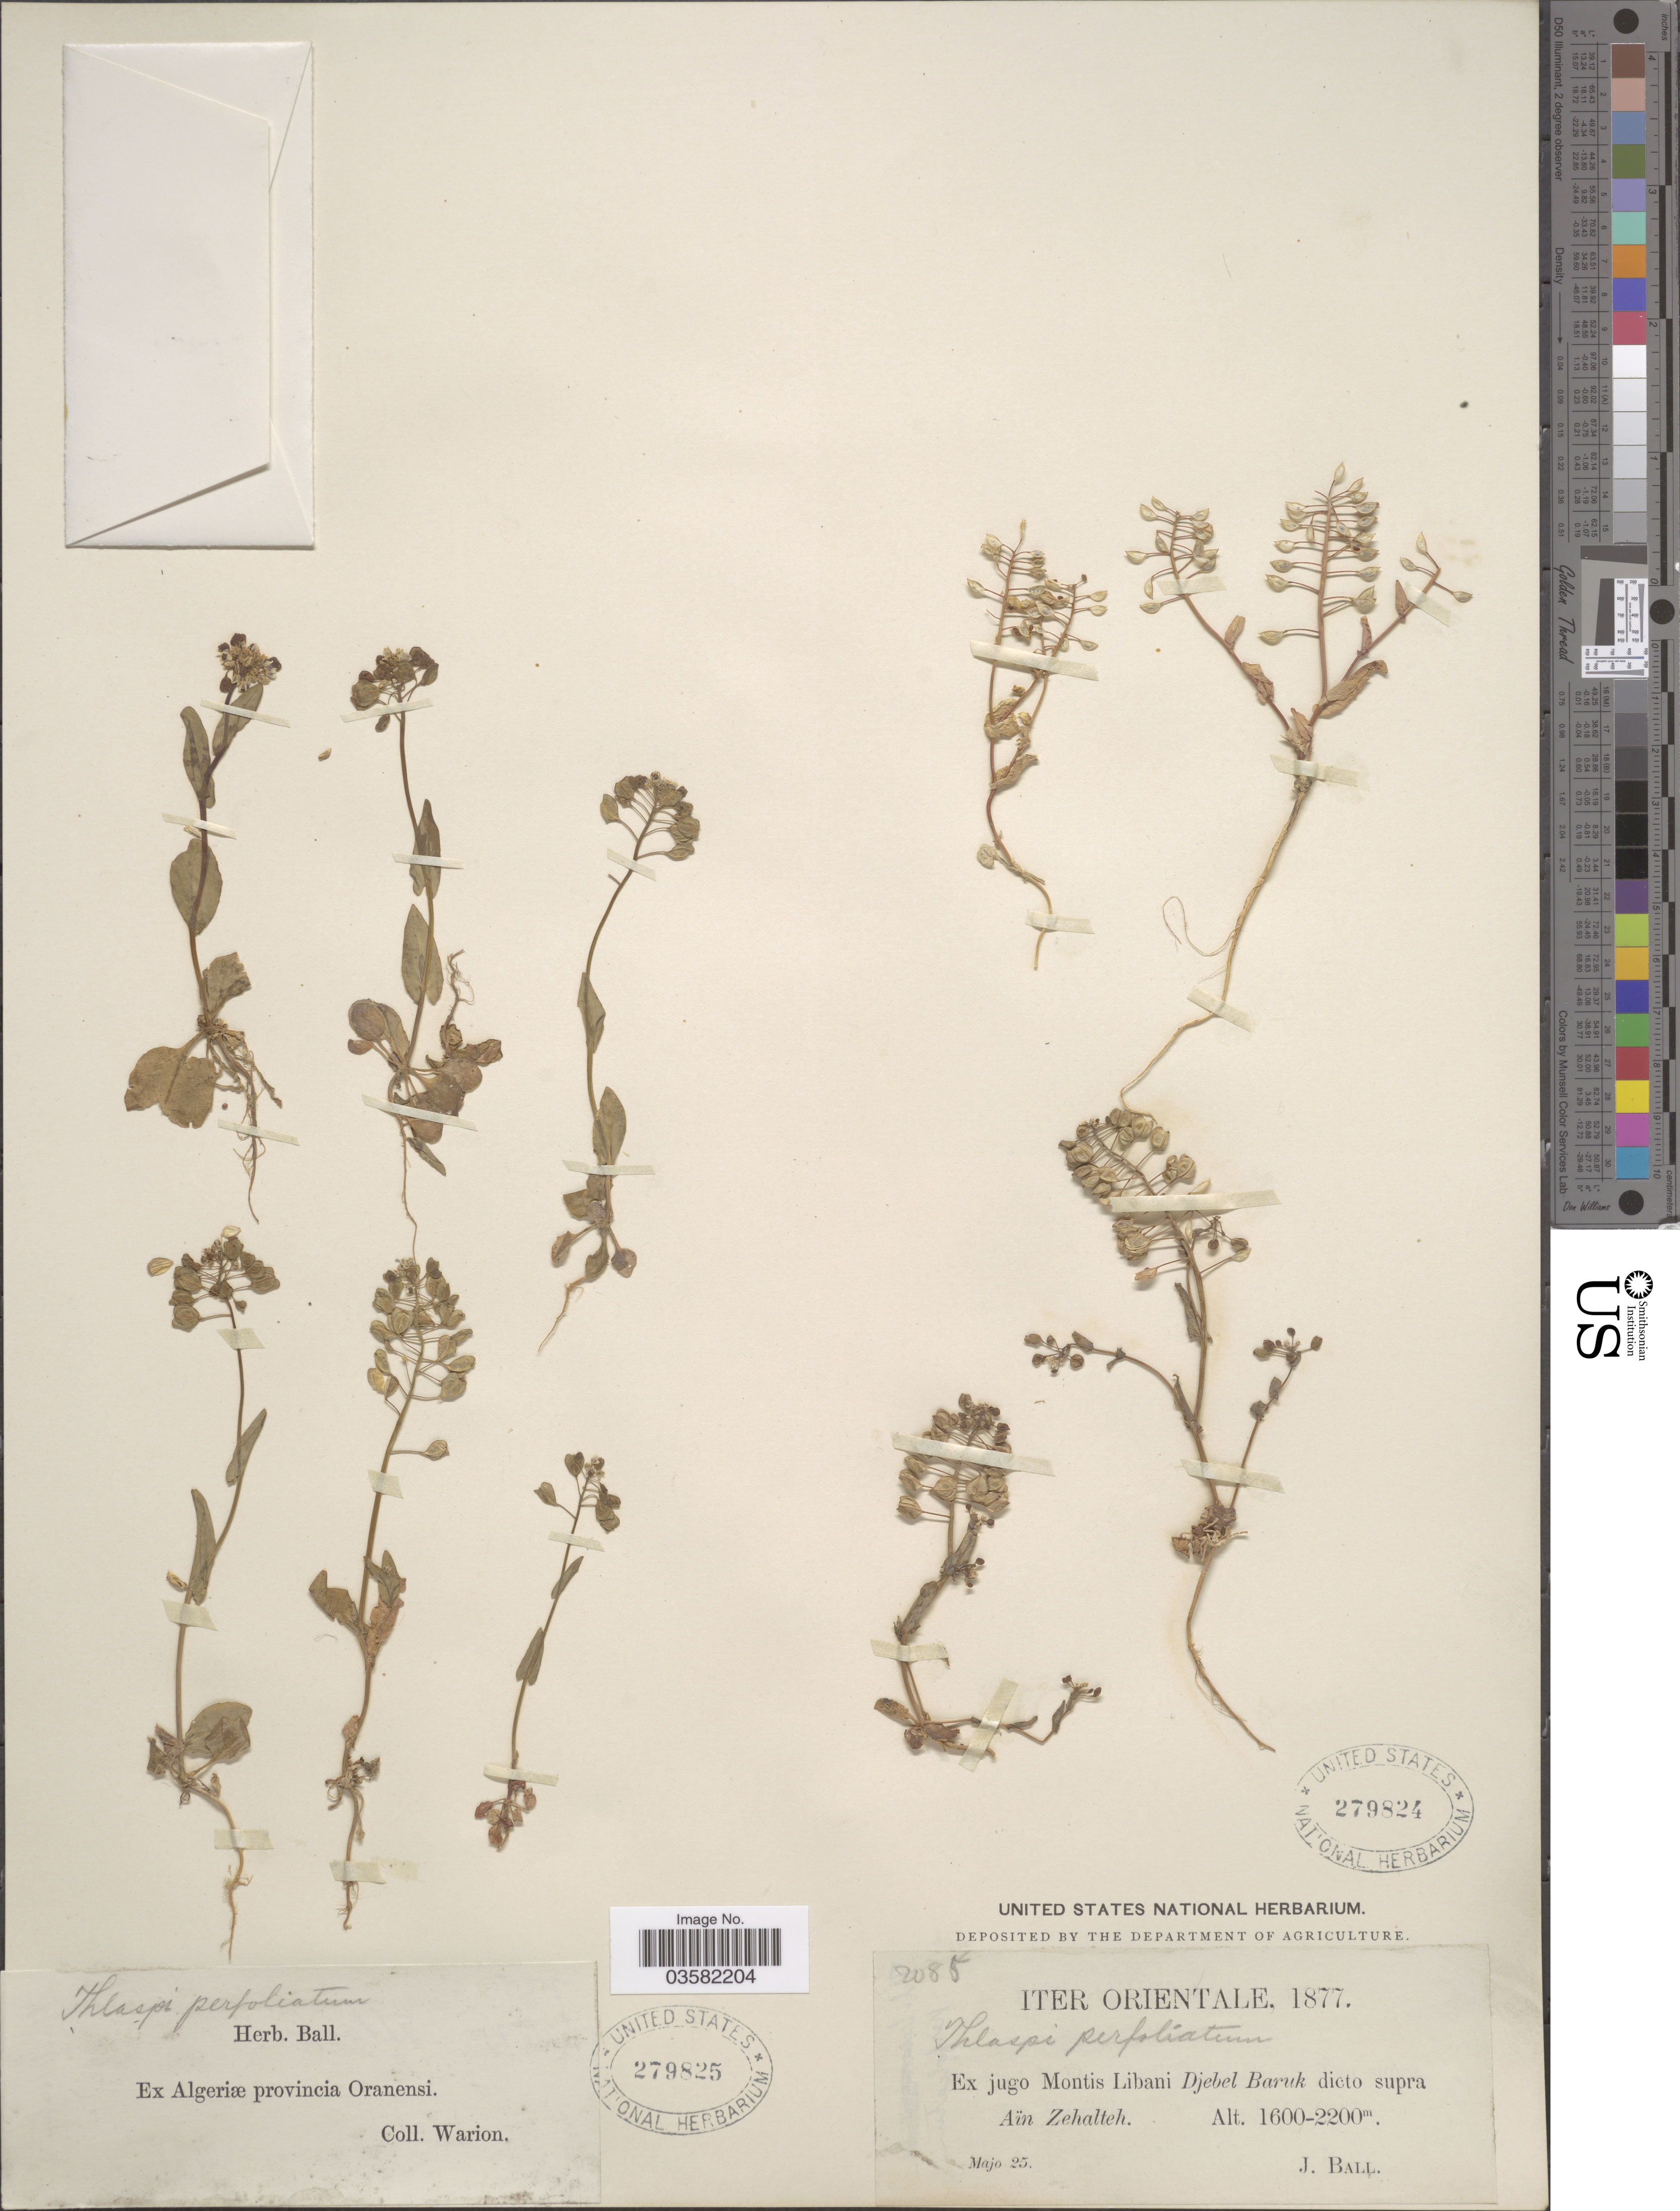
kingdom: Plantae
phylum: Tracheophyta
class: Magnoliopsida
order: Brassicales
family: Brassicaceae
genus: Thlaspi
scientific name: Thlaspi perfoliatum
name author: L.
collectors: J. Ball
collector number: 2085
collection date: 1877-05-25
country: Lebanon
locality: Iter Orientale. Ex jugo Montis Libani Djebel Baruk dicto supra Aïn Zehalteh.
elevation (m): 1600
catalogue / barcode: US 279824